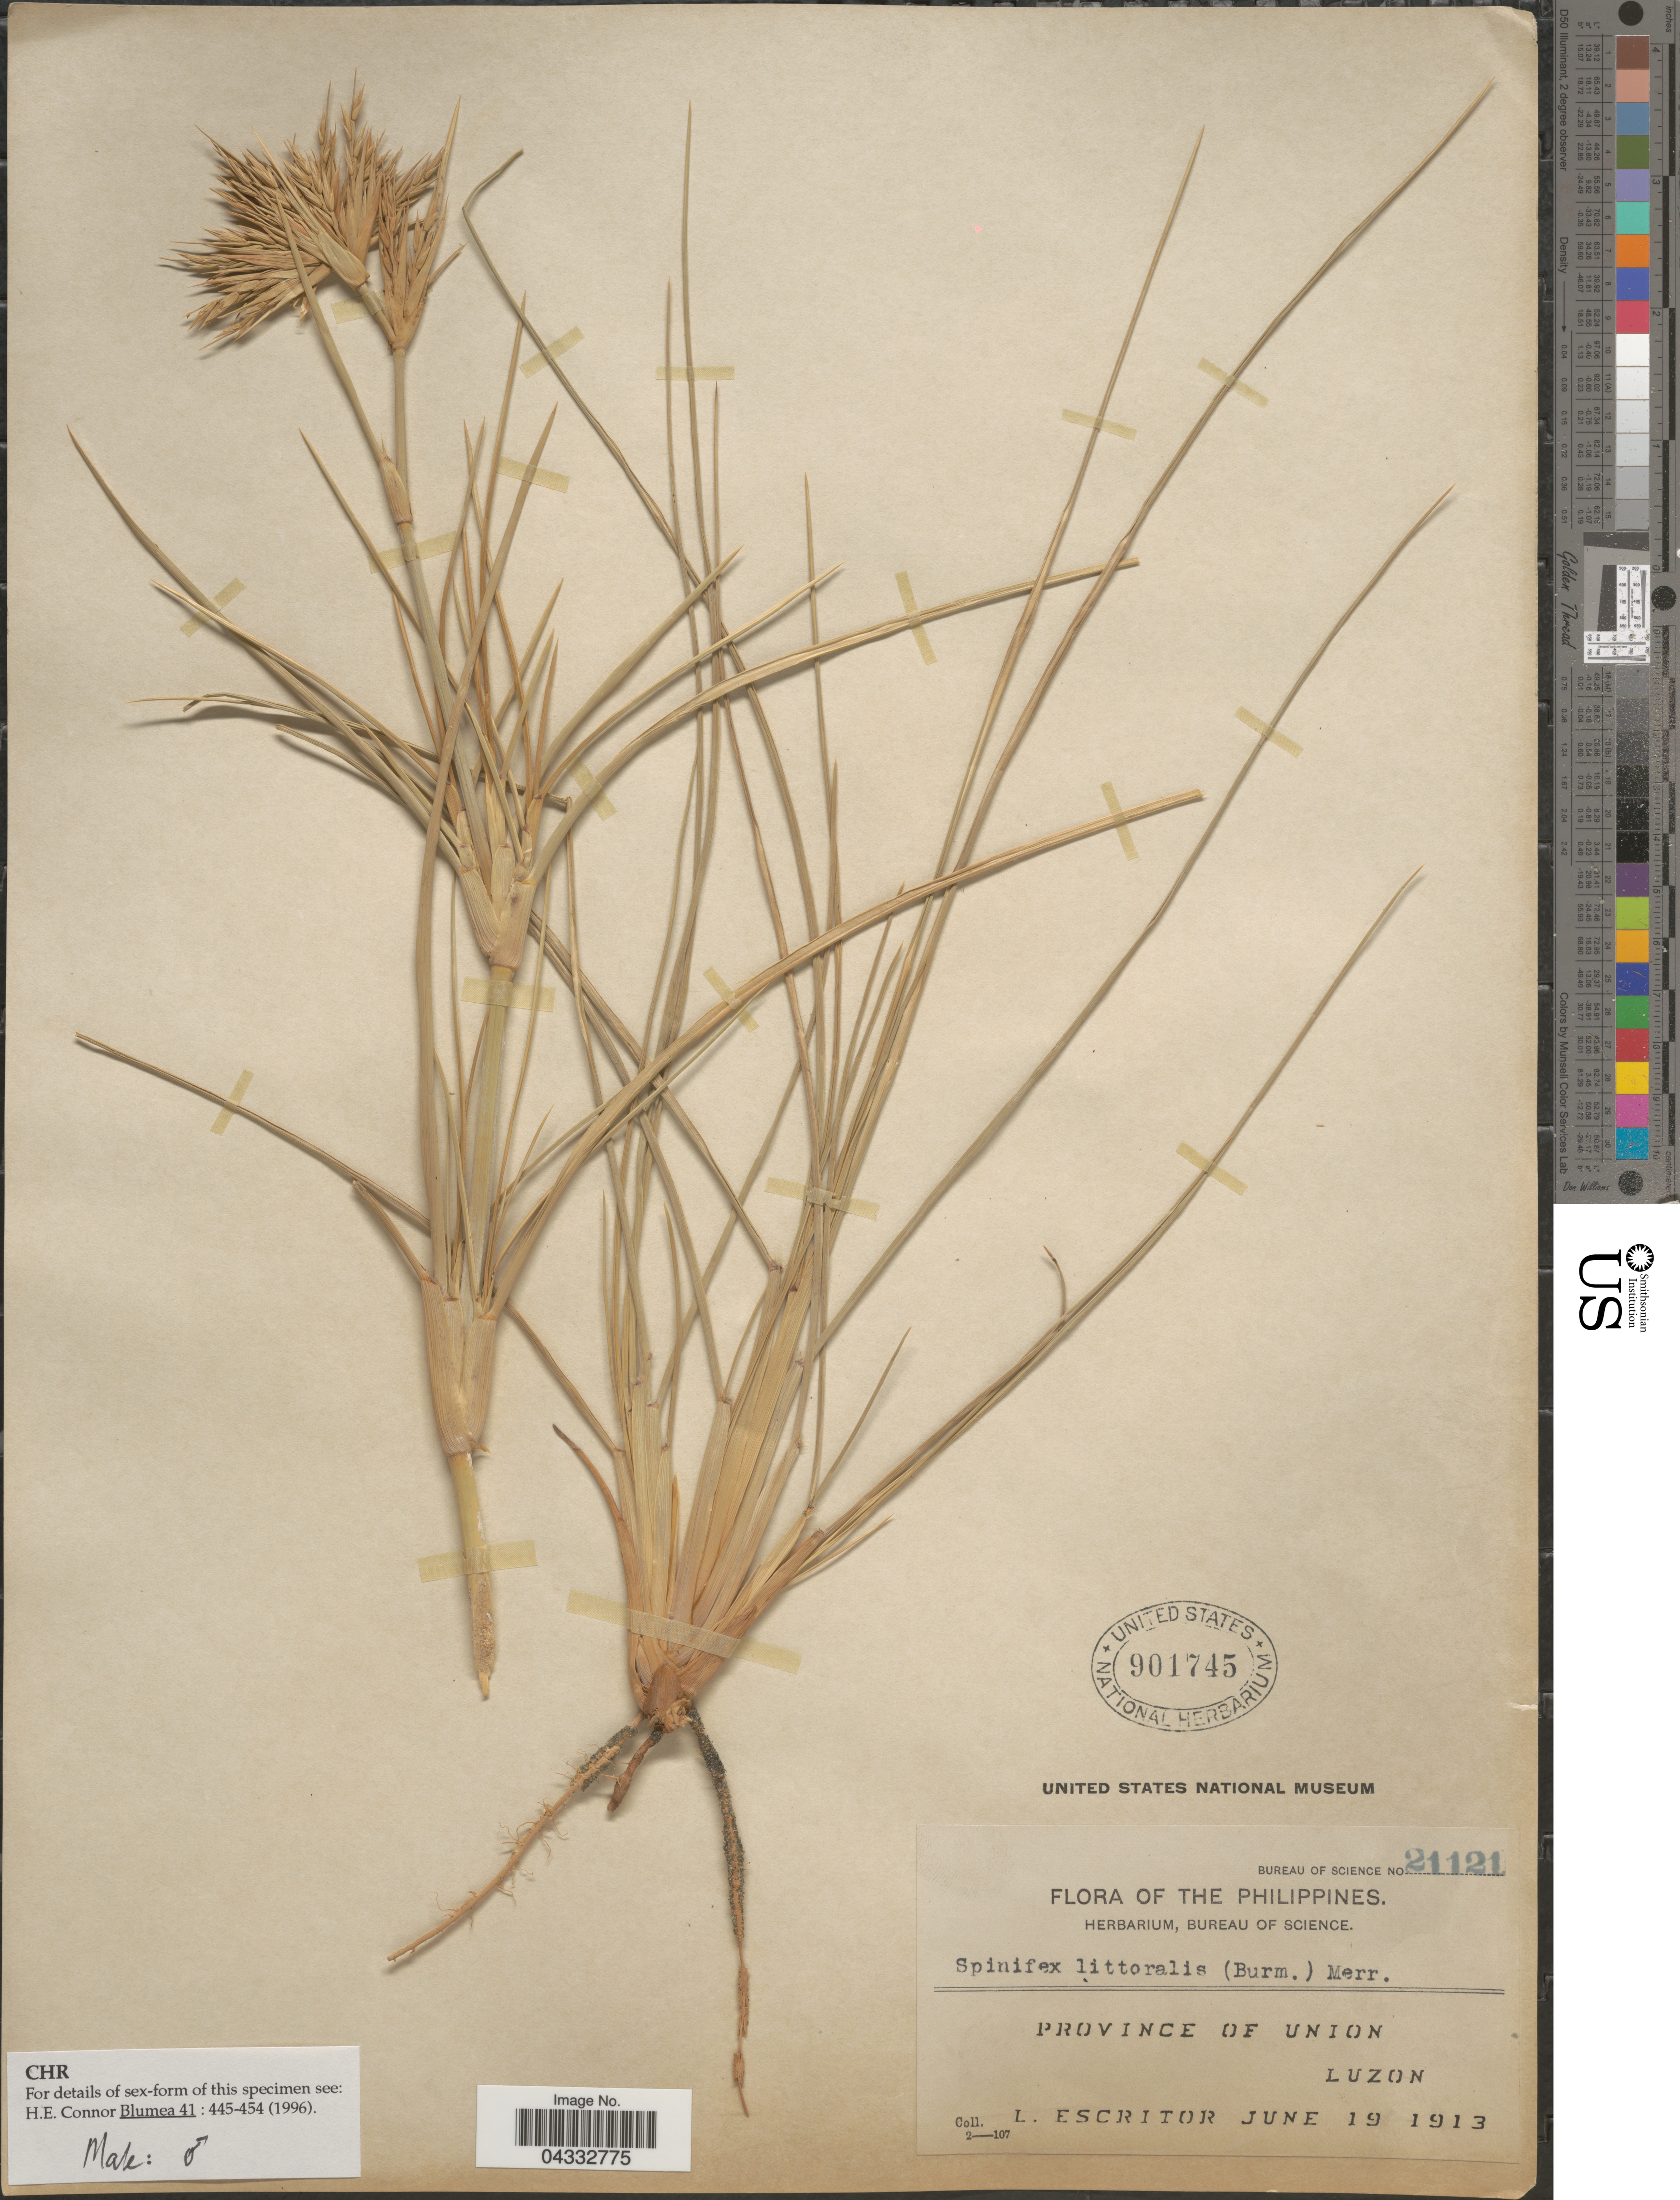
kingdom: Plantae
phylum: Tracheophyta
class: Liliopsida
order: Poales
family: Poaceae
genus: Spinifex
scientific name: Spinifex littoreus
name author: (Burm. f.) Merr.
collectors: L. Escritor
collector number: Bureau of Science 21121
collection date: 1913-06-19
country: Philippines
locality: Province of Union. Luzon.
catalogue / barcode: US 901745